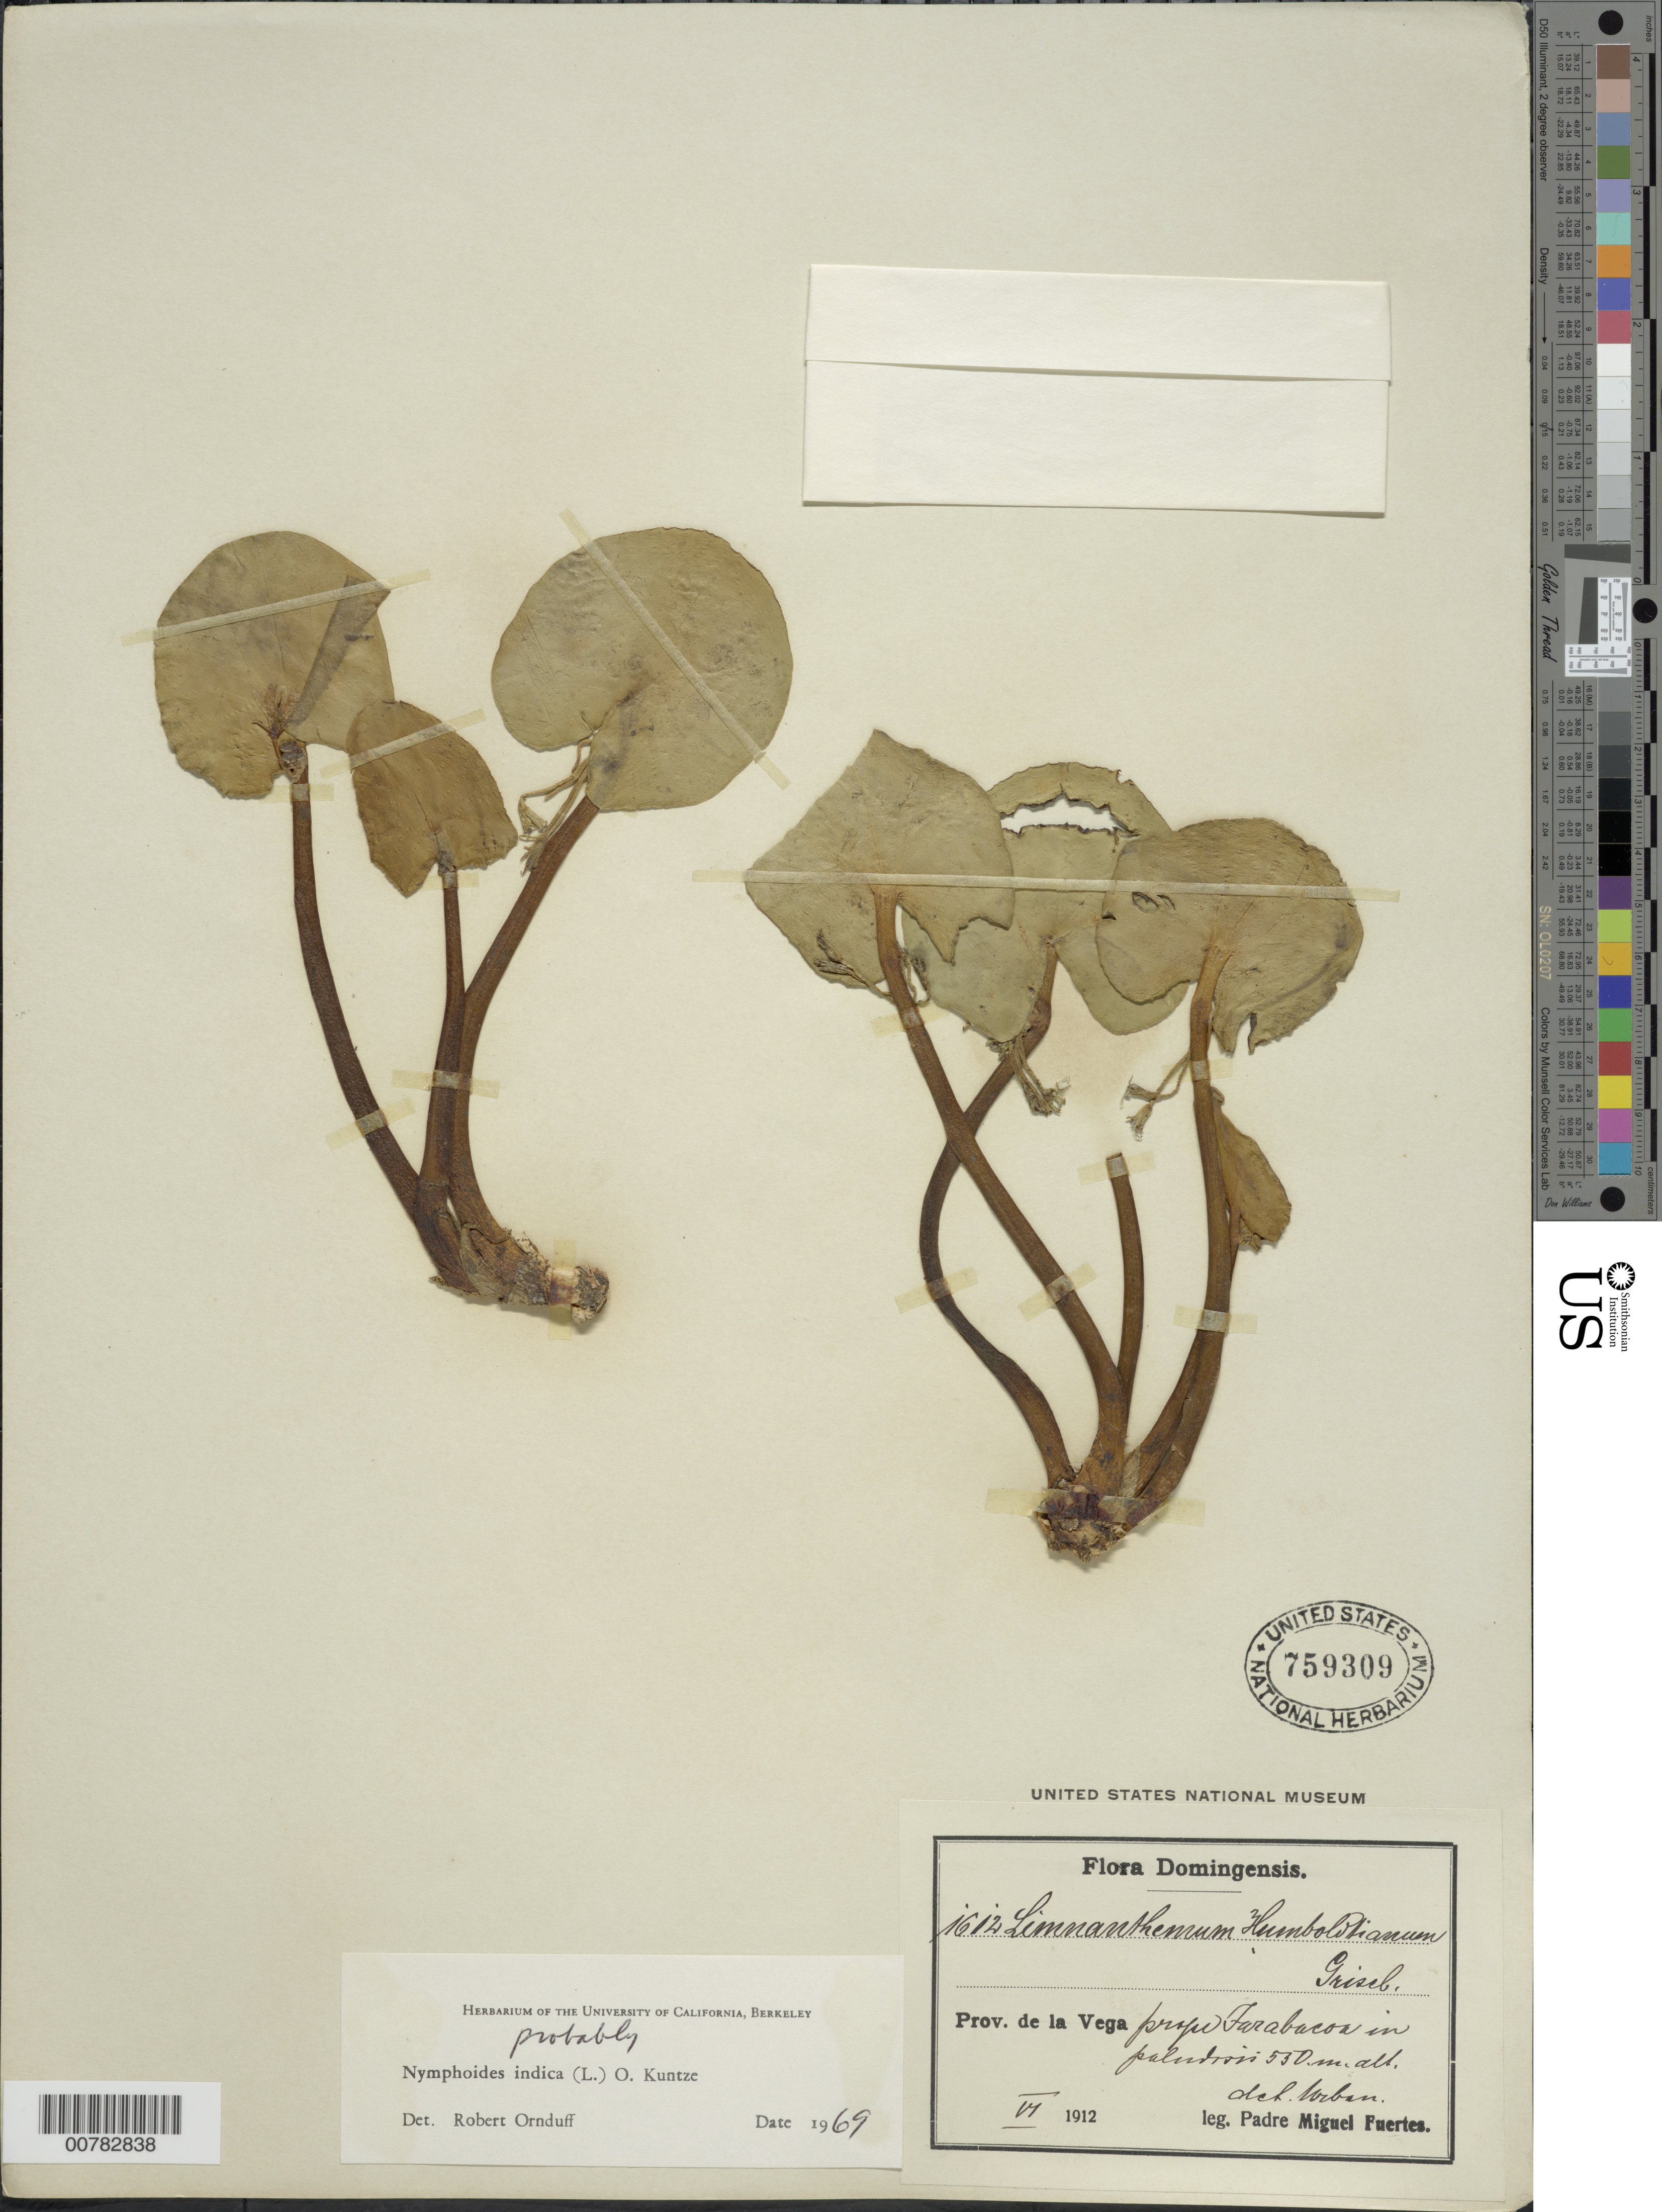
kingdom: Plantae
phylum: Tracheophyta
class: Magnoliopsida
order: Asterales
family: Menyanthaceae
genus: Nymphoides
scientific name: Nymphoides indica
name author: (L.) Kuntze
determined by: Ornduff, T.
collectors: M. D. Fuertes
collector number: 1612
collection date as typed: Jun 1910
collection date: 1910-06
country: Dominican Republic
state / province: La Vega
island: Hispaniola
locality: Jarabacoa.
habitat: In paludosis.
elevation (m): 550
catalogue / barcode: US 759309